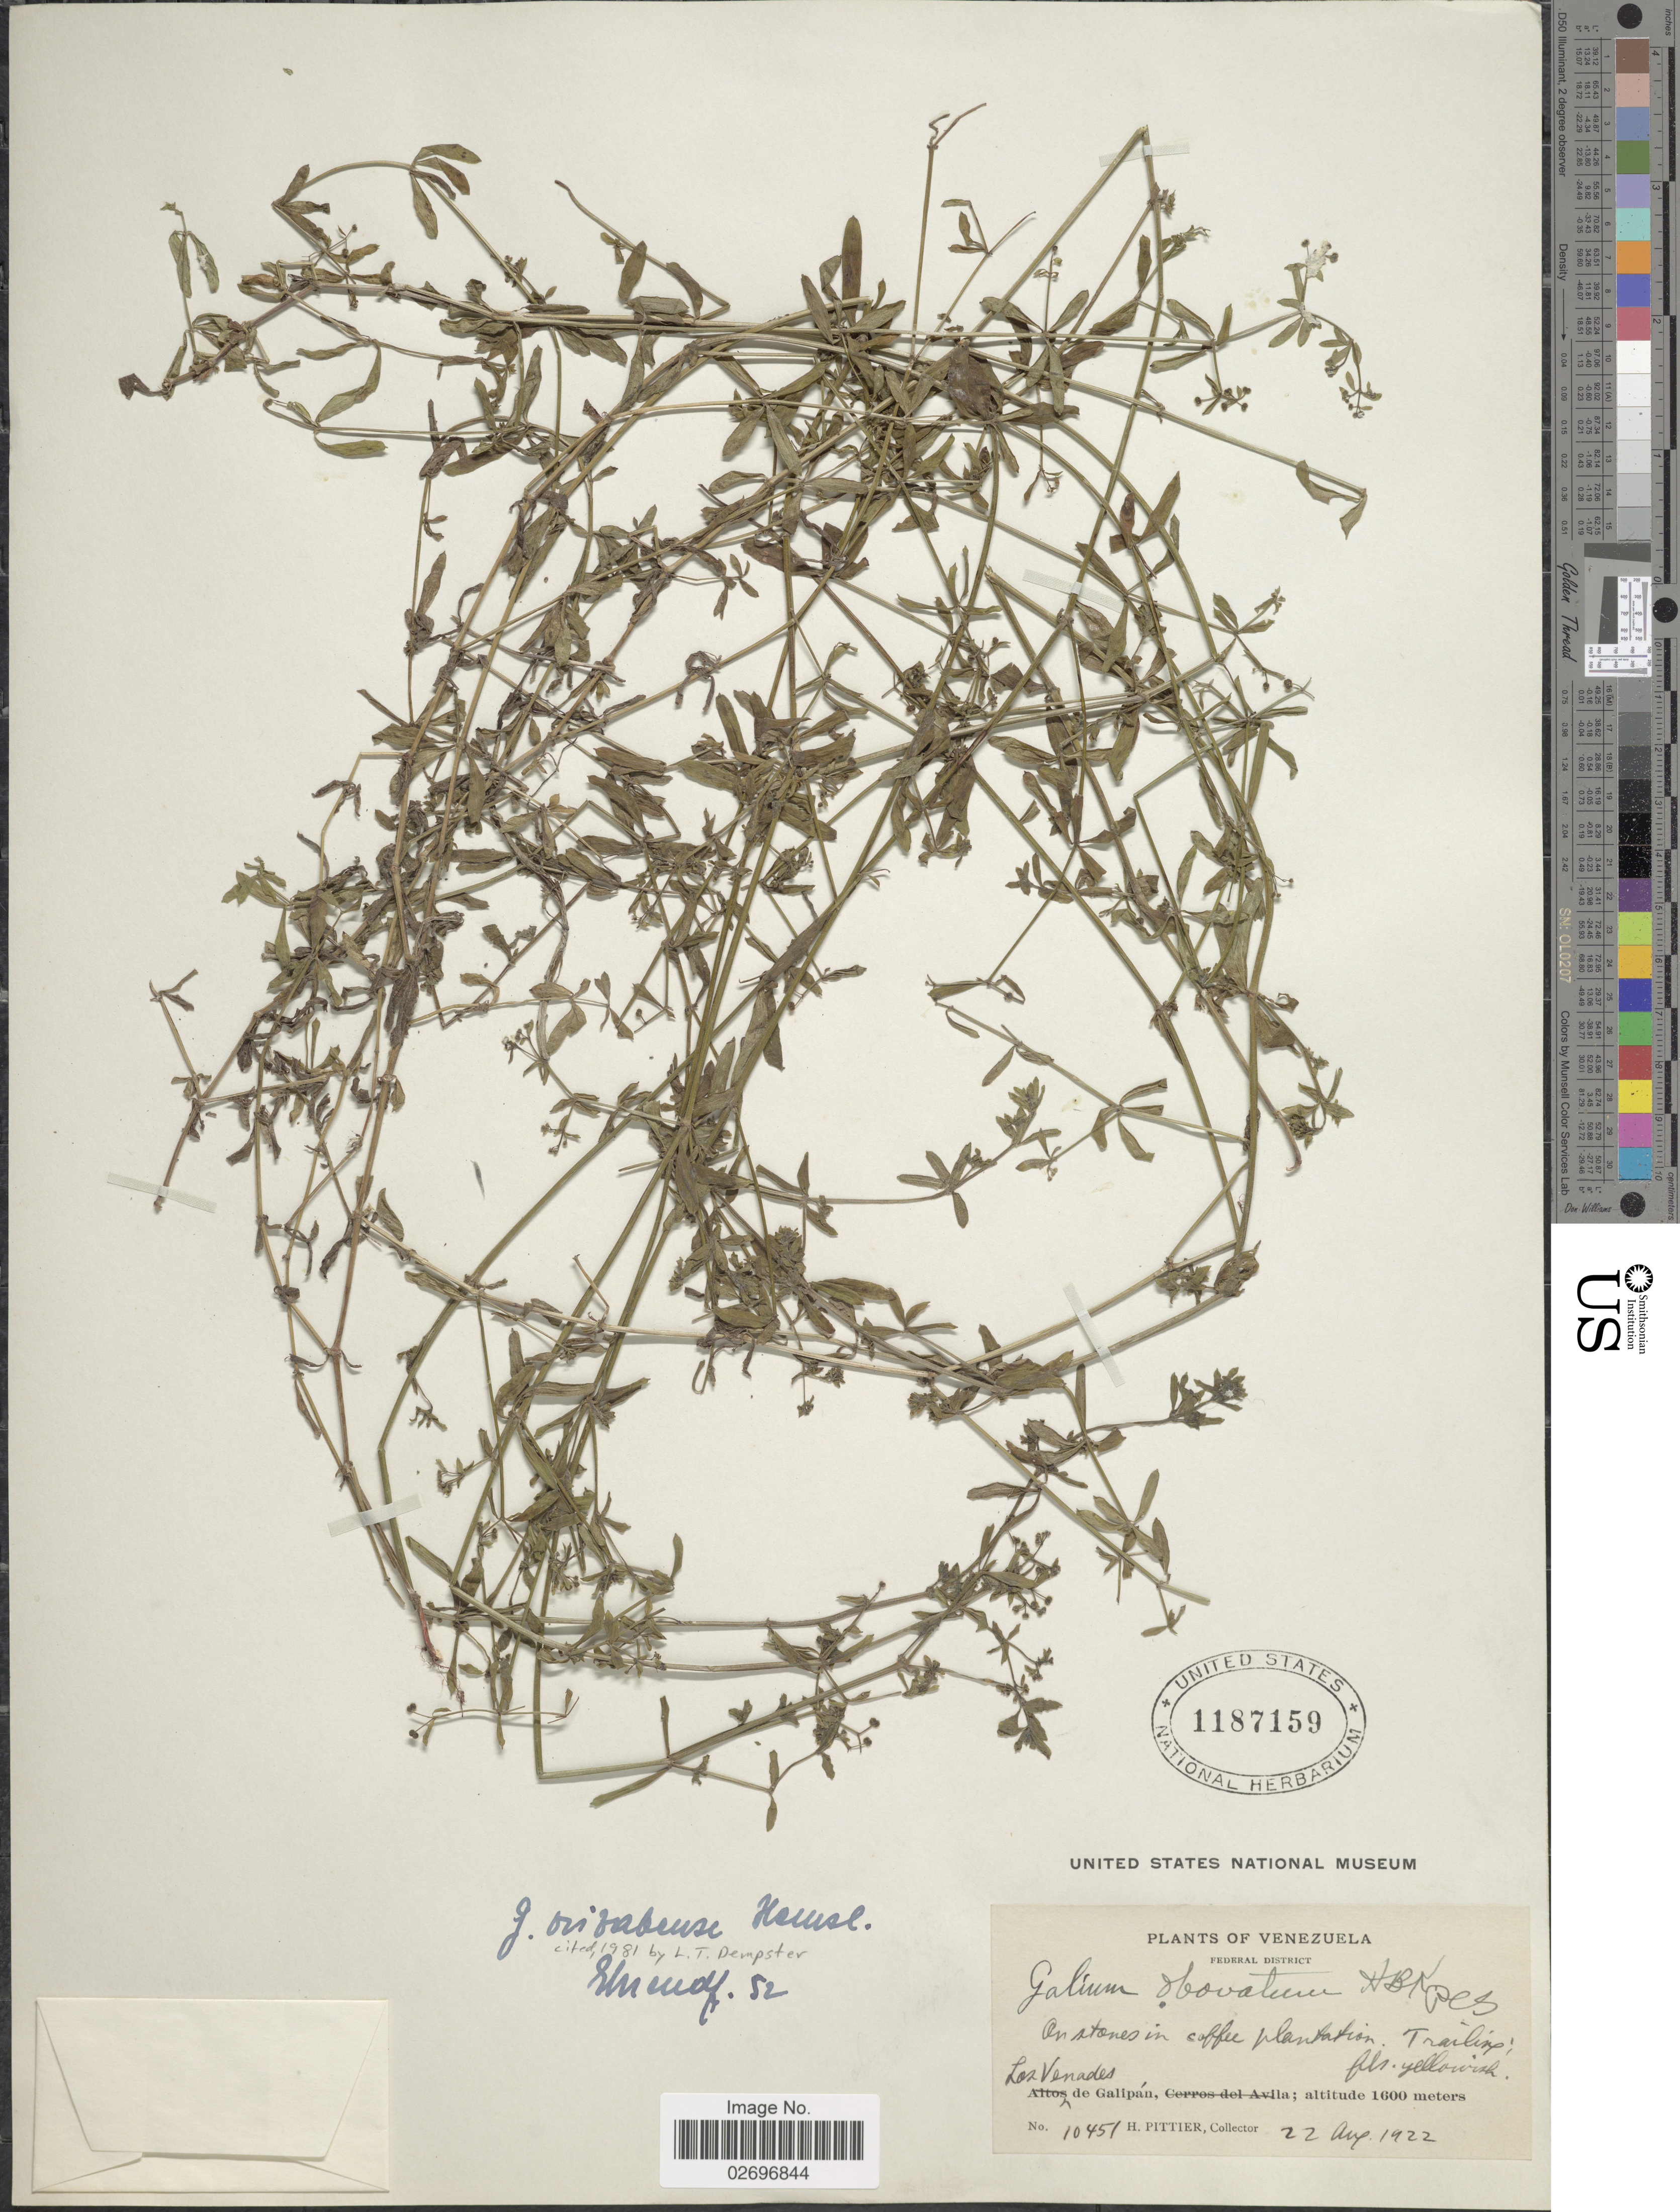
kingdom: Plantae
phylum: Tracheophyta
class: Magnoliopsida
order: Gentianales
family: Rubiaceae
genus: Galium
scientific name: Galium orizabense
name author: Hemsl.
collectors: H. F. Pittier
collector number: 10451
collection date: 1922-08-22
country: Venezuela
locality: Federal District, on stones in coffee plantation, Trailing, Los Venades de Galipan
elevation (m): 1600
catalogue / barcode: US 1187159